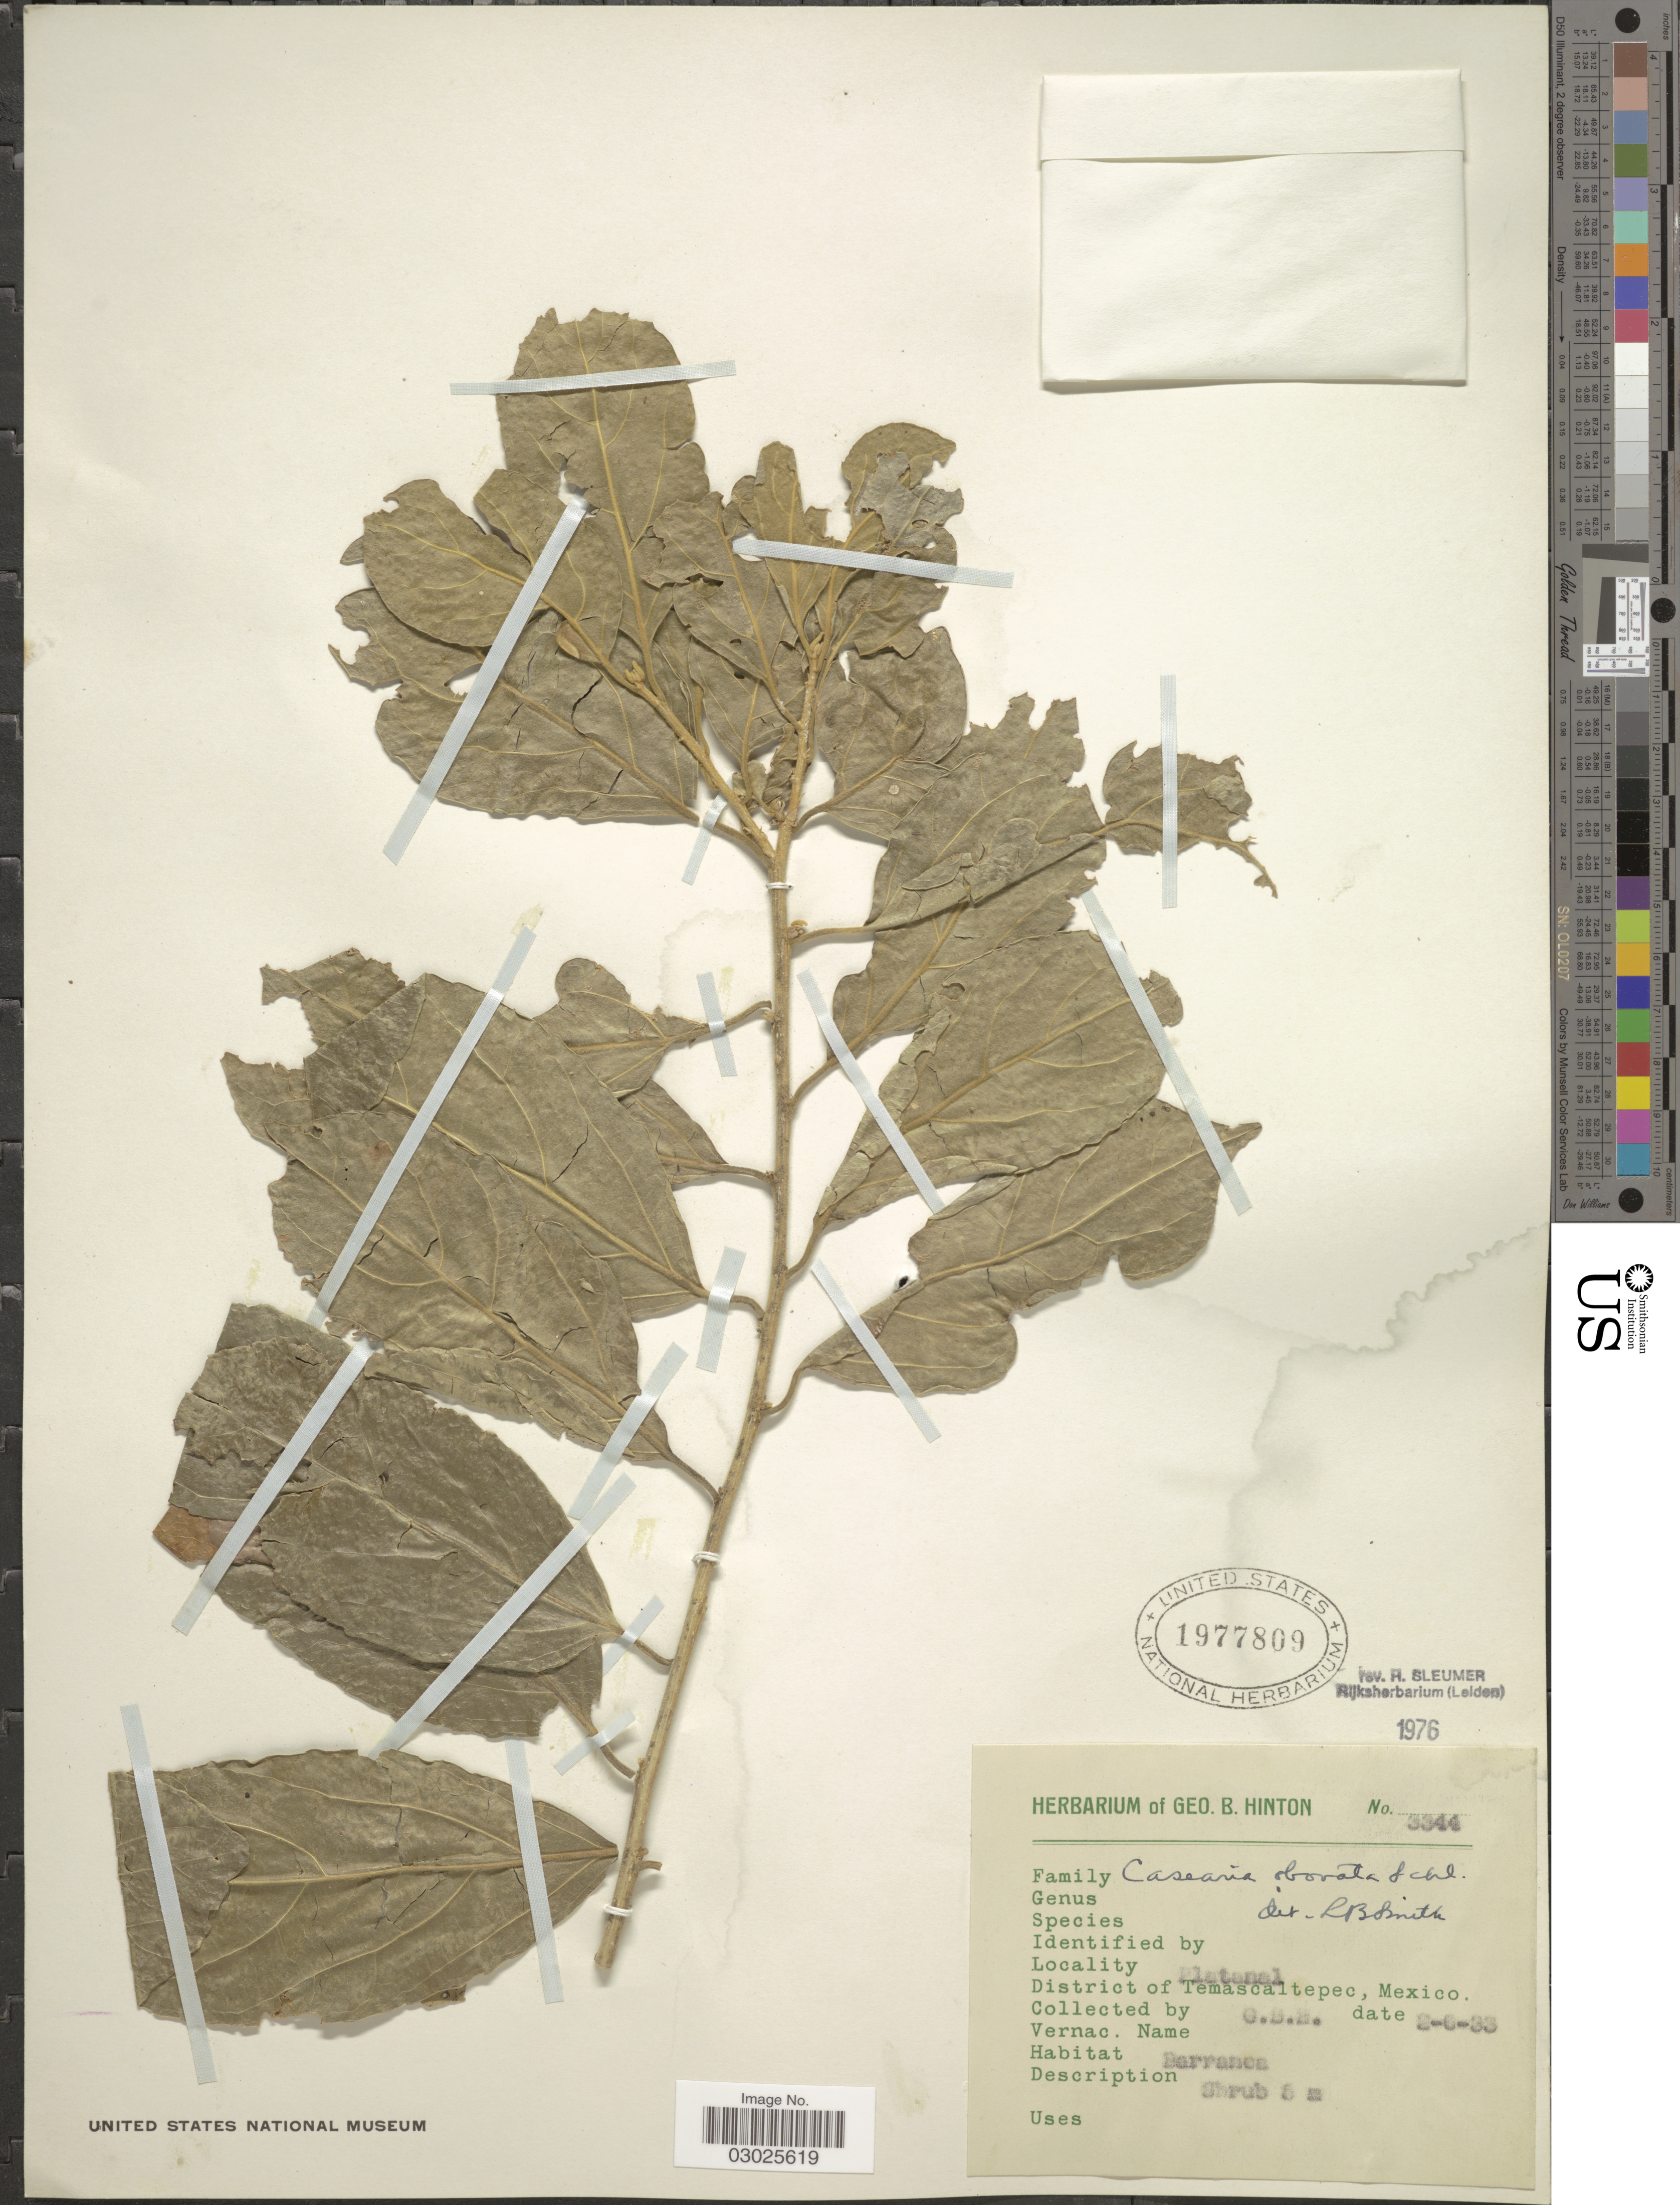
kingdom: Plantae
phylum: Tracheophyta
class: Magnoliopsida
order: Malpighiales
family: Salicaceae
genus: Casearia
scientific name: Casearia obovata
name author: Schltdl.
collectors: G. B. Hinton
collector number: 344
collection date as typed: Transcribed d/m/y: 2/6/33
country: Mexico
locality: Platanal, District of Temascaltepec.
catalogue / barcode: US 1977809